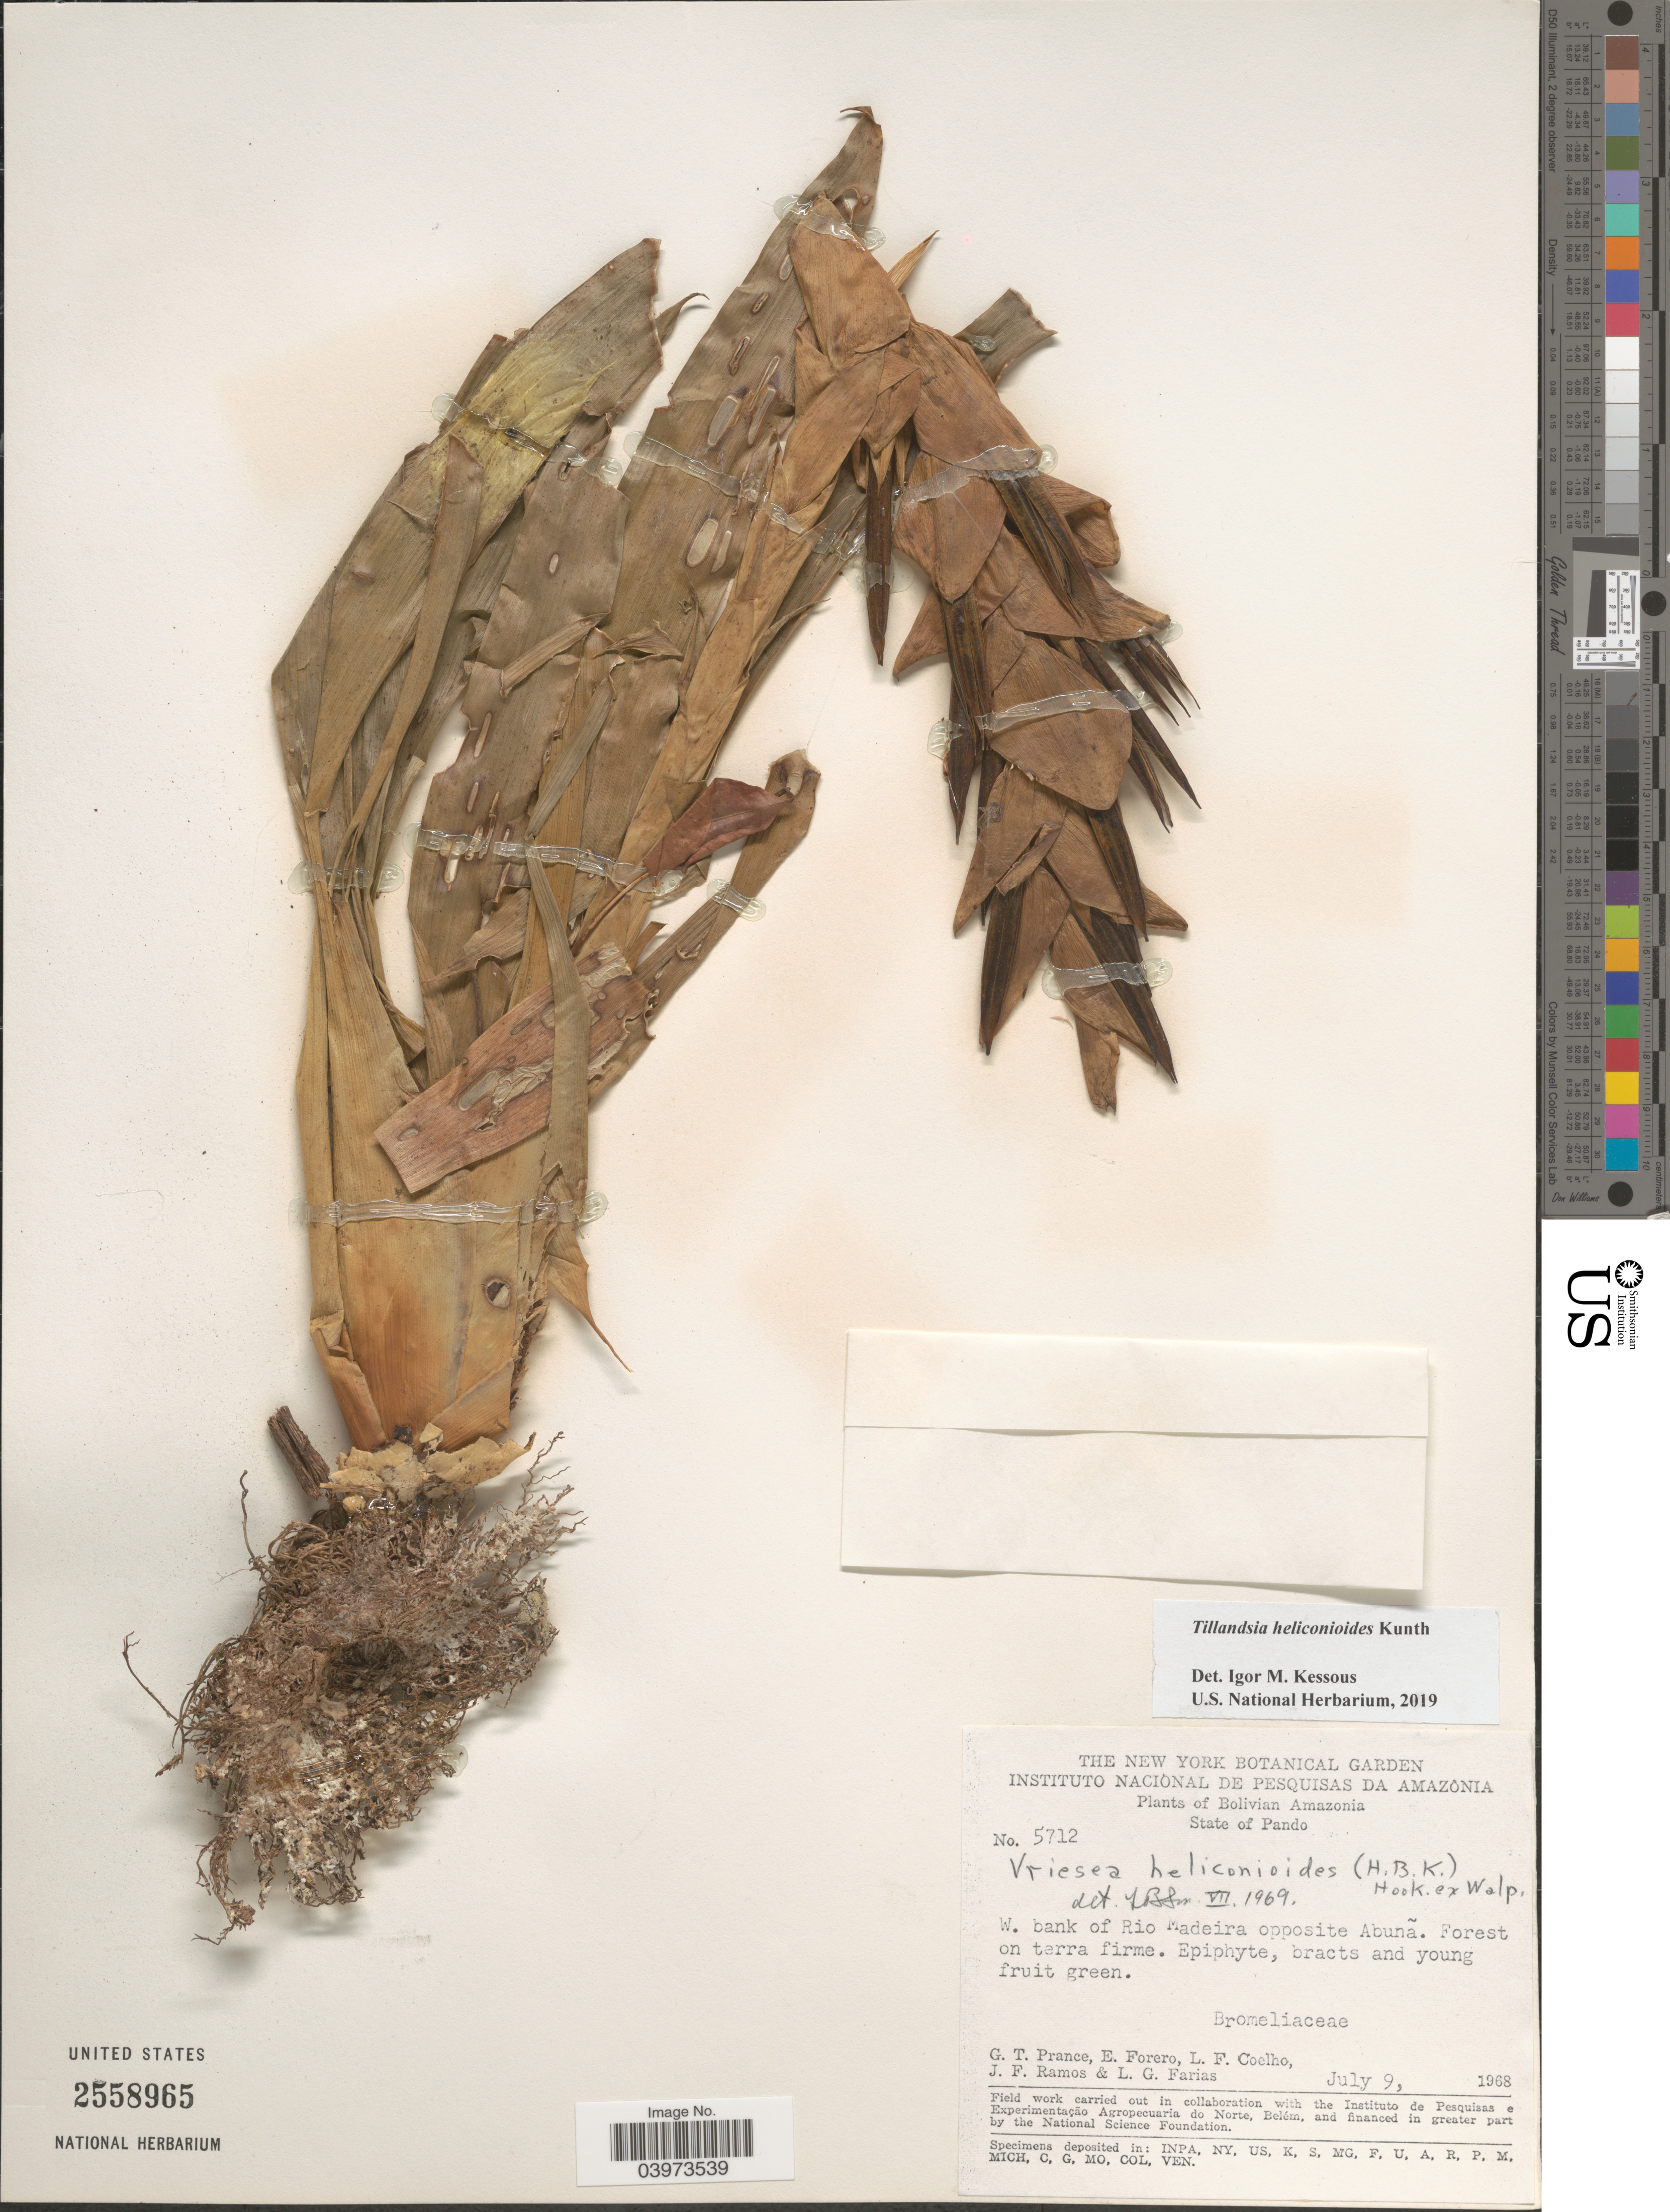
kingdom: Plantae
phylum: Tracheophyta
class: Liliopsida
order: Poales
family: Bromeliaceae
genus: Tillandsia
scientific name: Tillandsia heliconioides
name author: Kunth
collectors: G. T. Prance, E. Forero, L. F. Coelho, J. F. Ramos & L. G. Farias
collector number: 5712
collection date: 1968-07-09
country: Bolivia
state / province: Pando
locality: Bolivian Amazonia. W. bank of Rio Madeira opposite Abunã.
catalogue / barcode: US 2558965